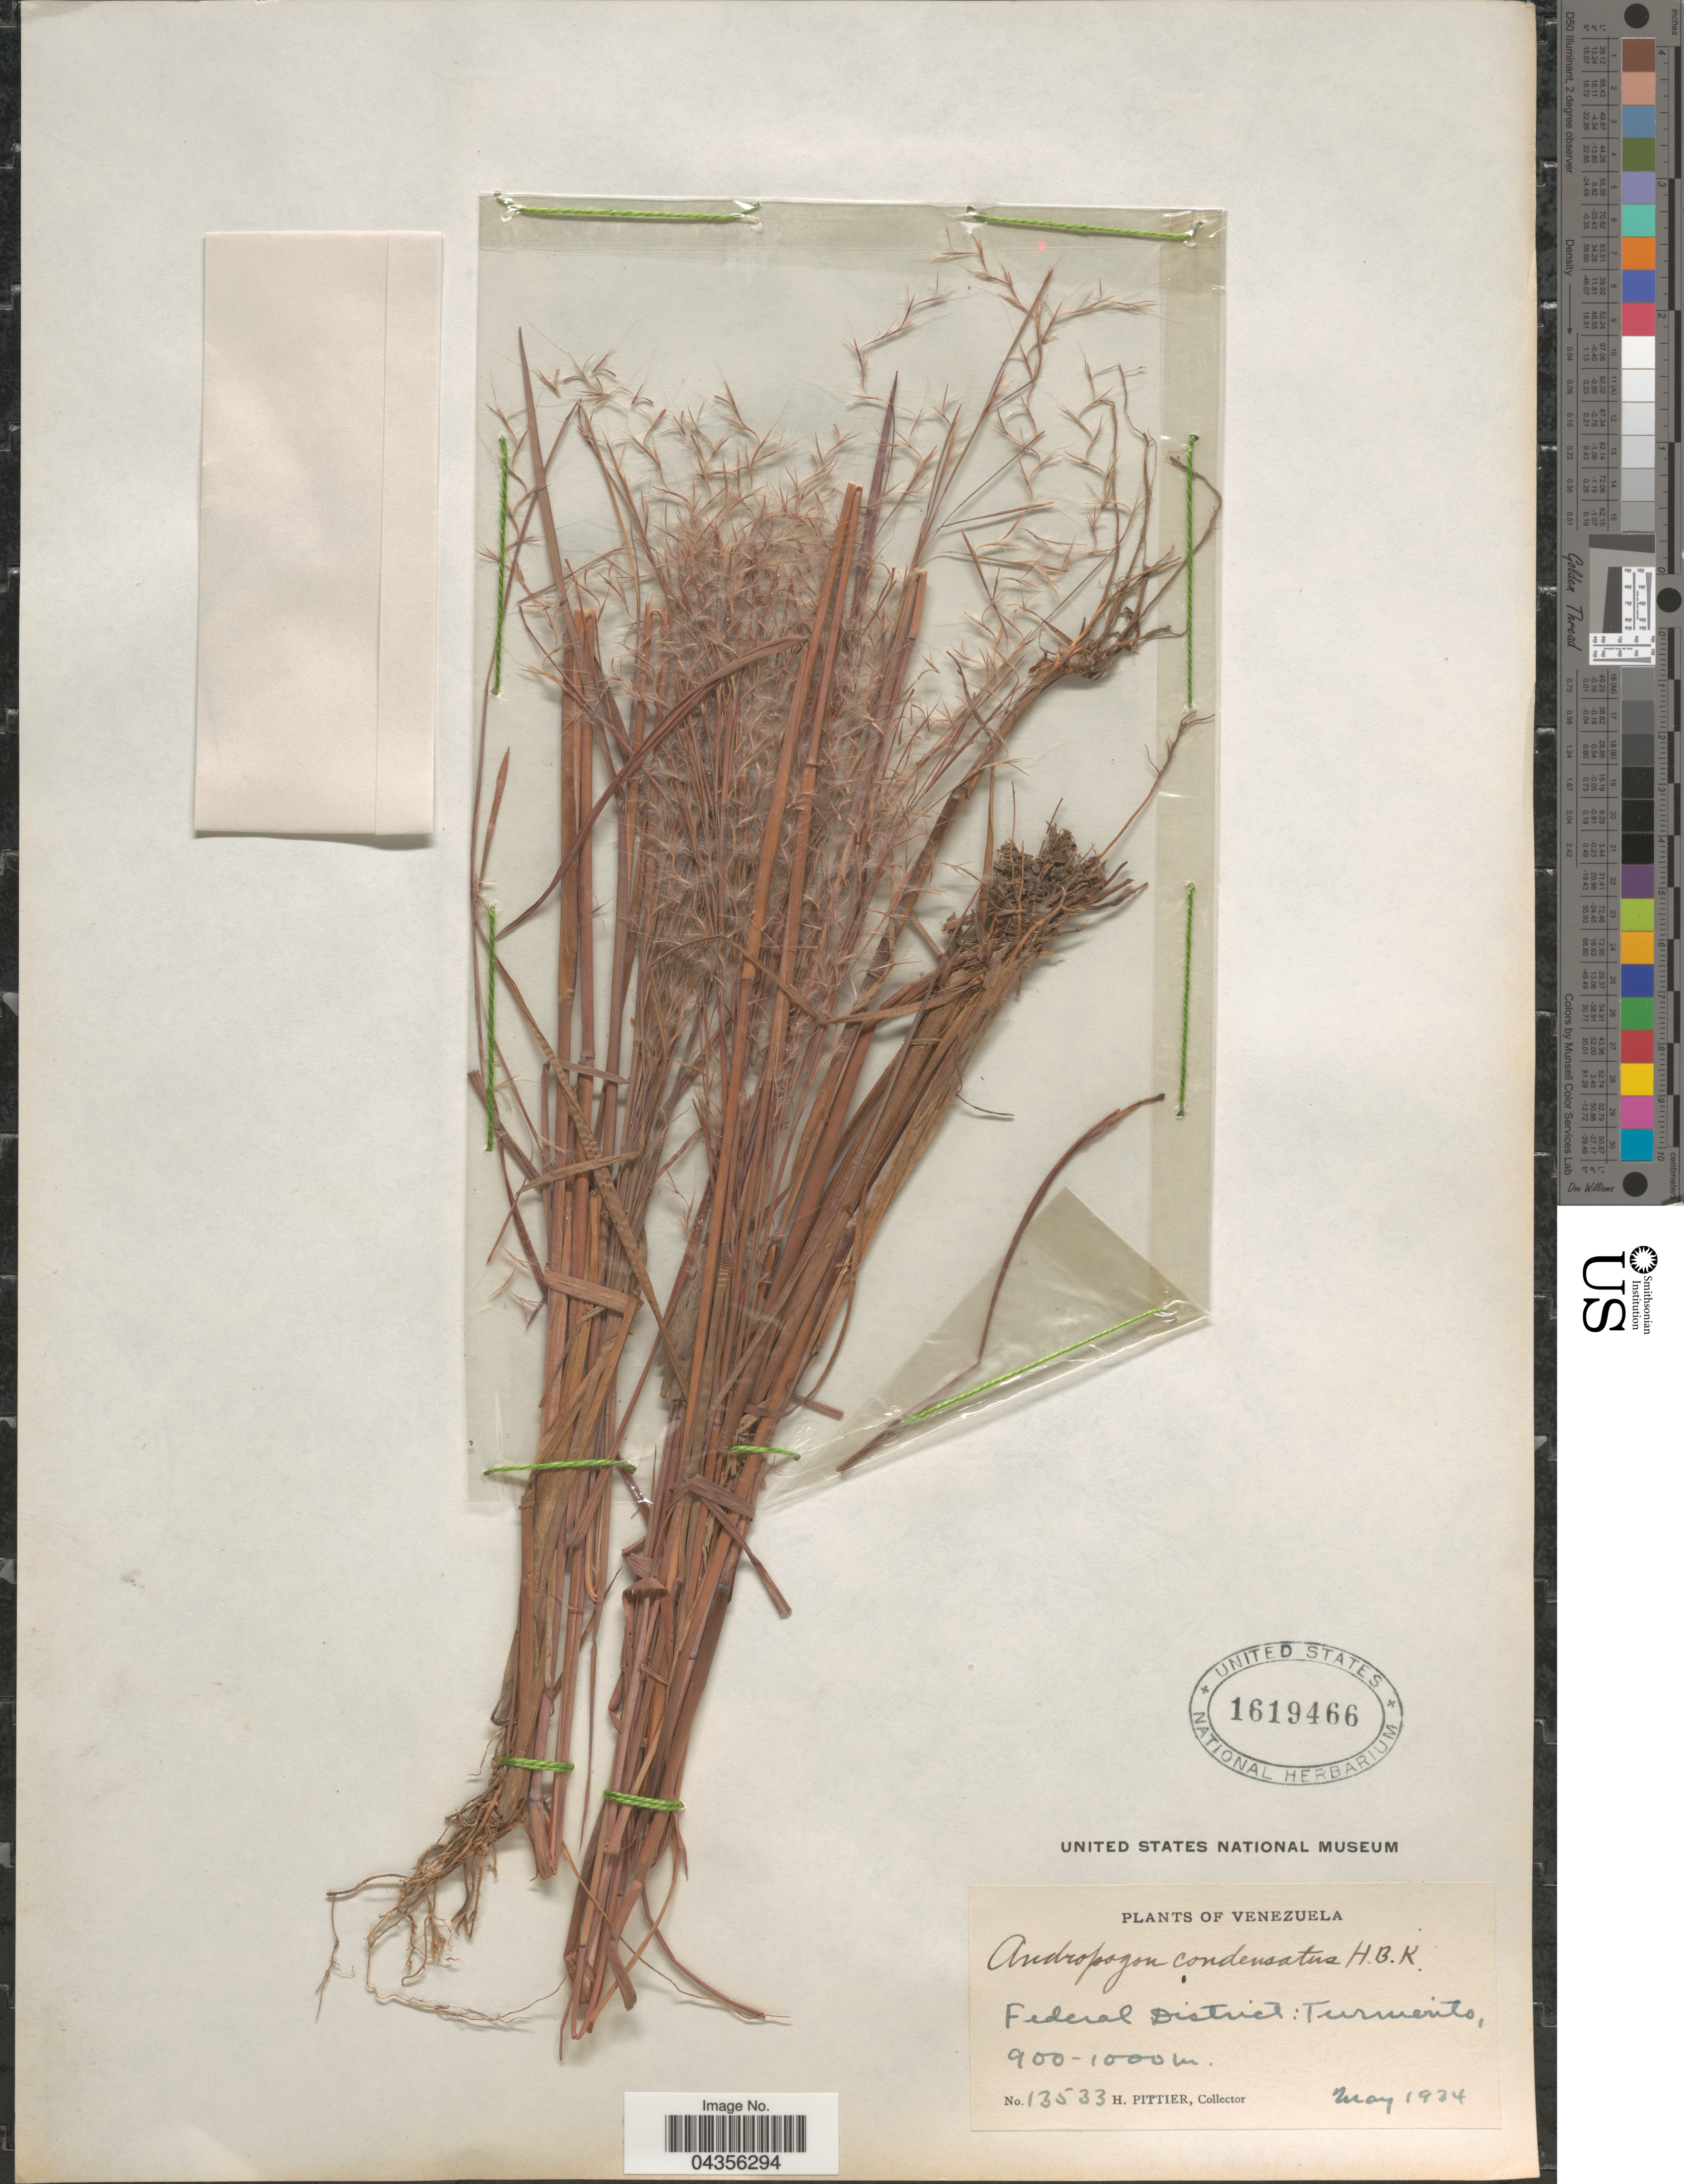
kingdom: Plantae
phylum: Tracheophyta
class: Liliopsida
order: Poales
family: Poaceae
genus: Schizachyrium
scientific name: Schizachyrium condensatum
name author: (Kunth) Nees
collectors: H. F. Pittier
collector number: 13533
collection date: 1934-05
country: Venezuela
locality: Federal District: Turmerito.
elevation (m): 900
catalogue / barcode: US 1619466